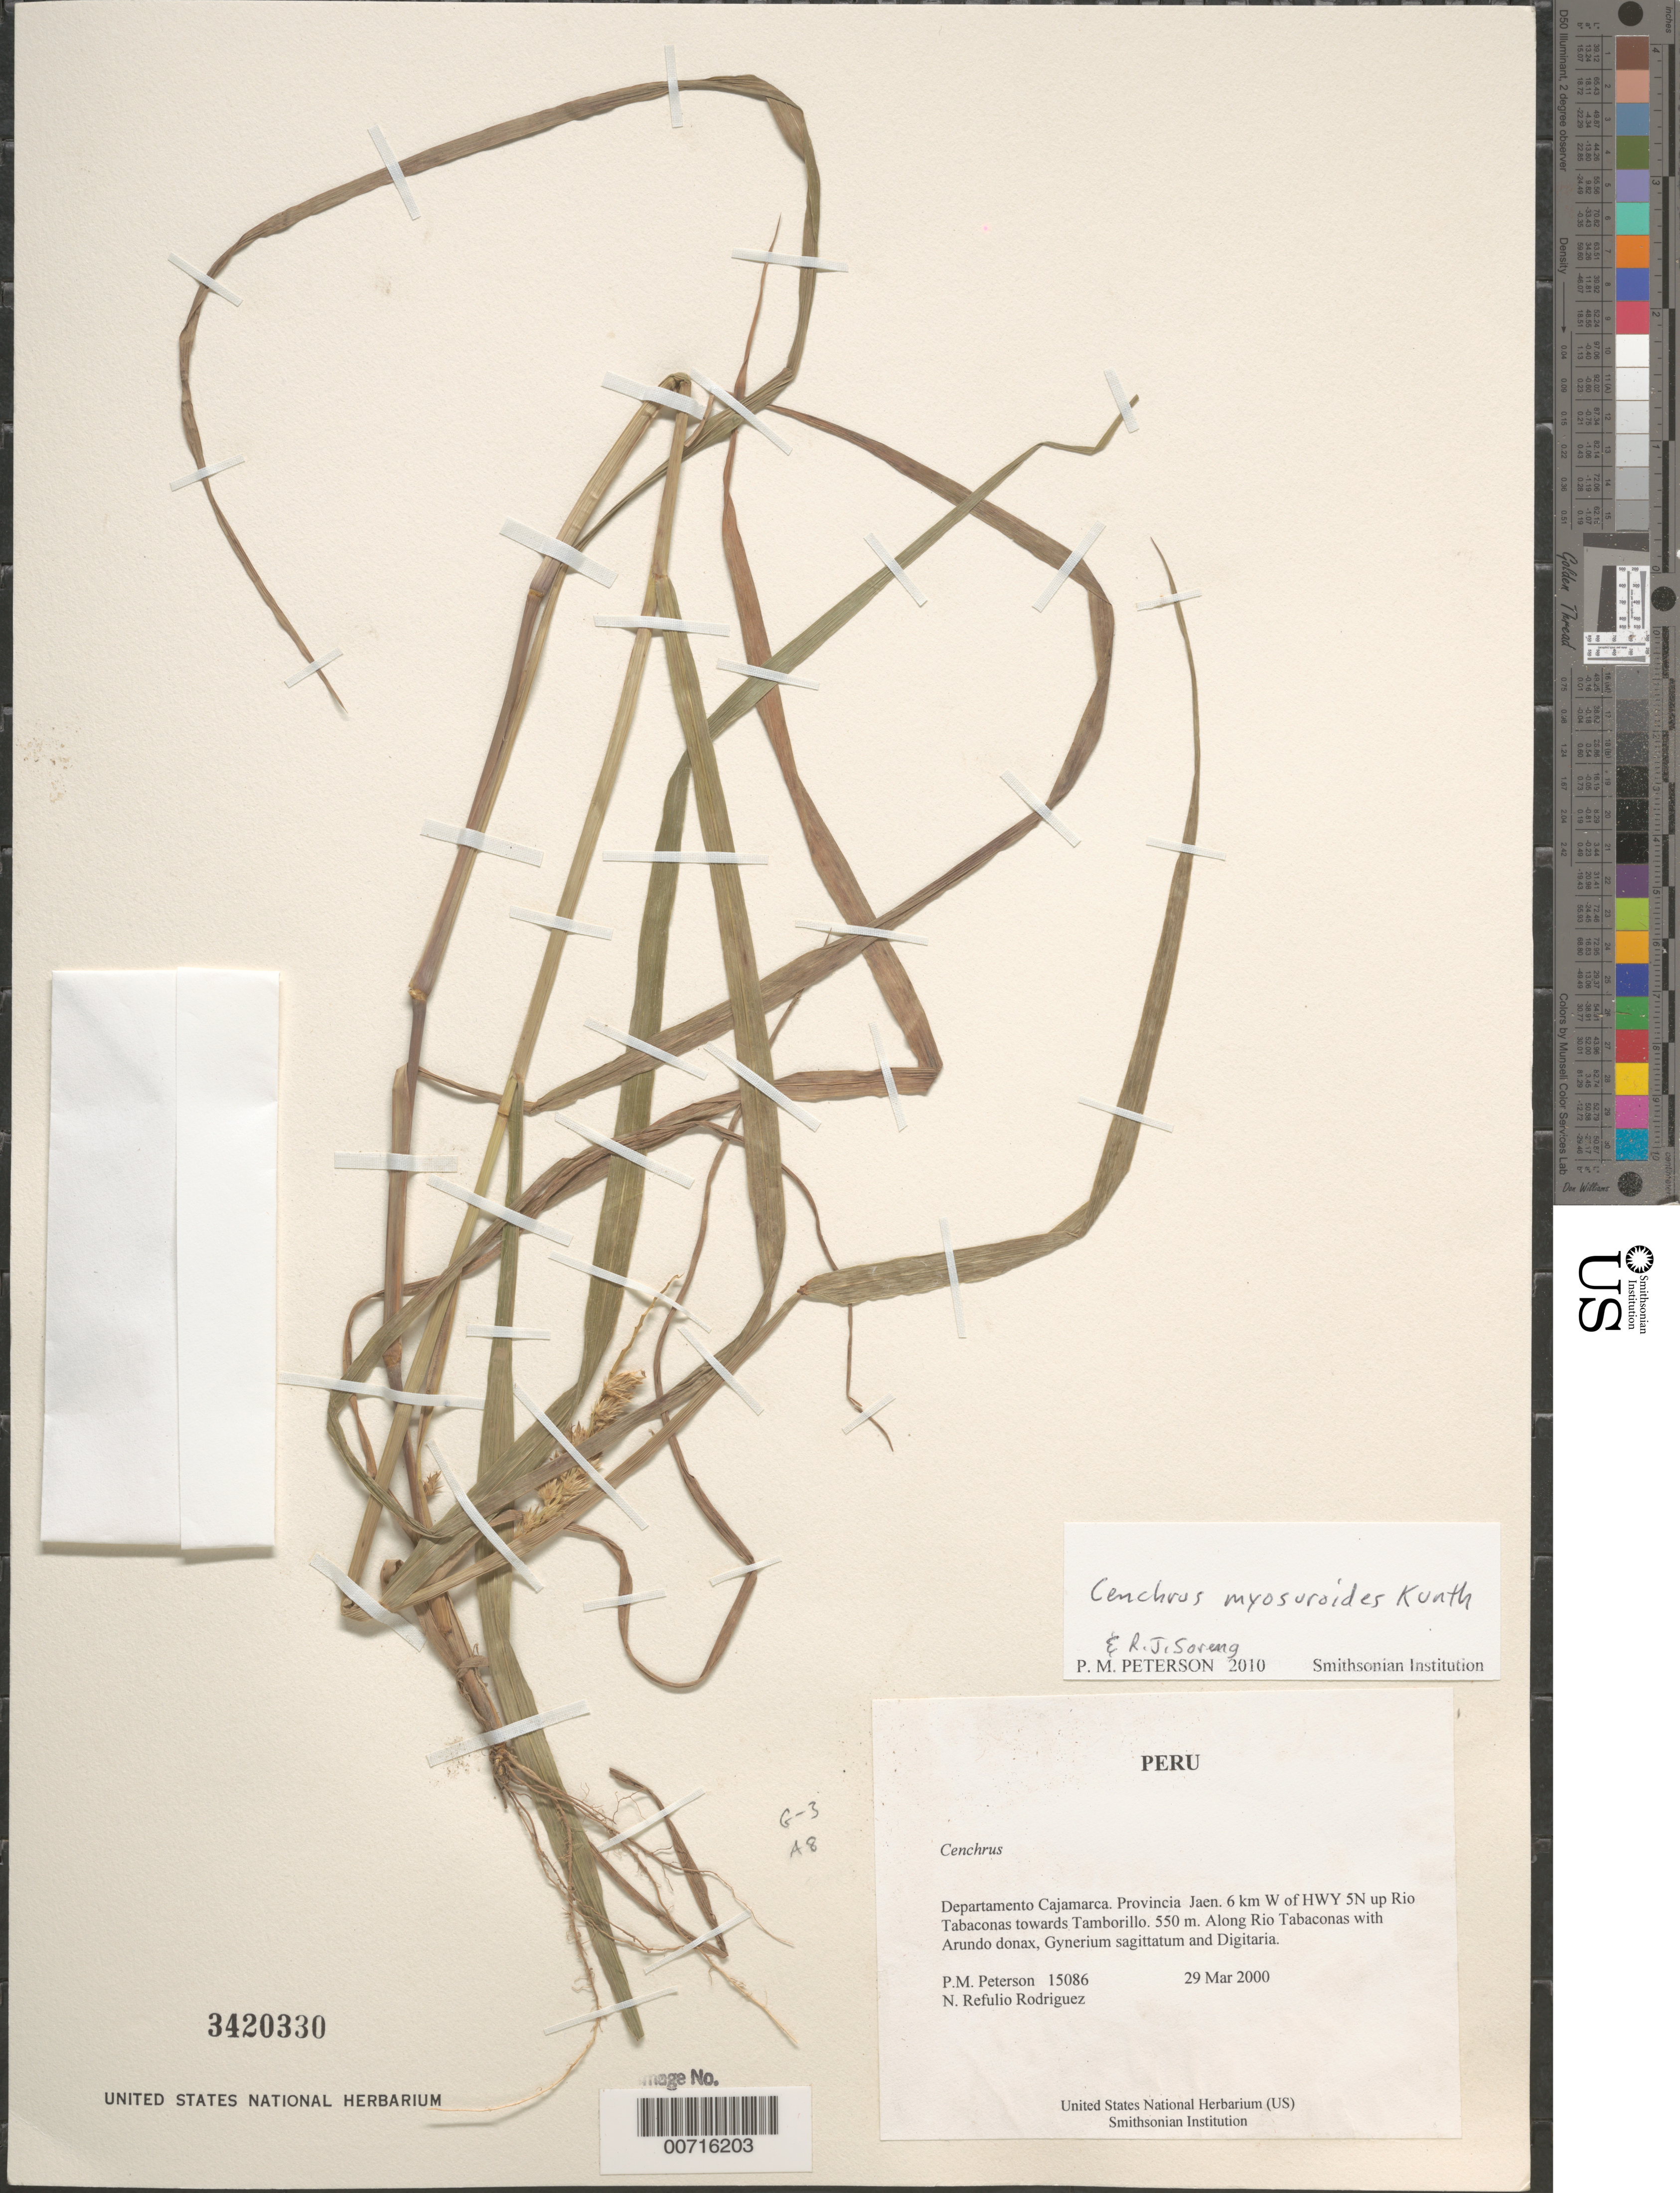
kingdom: Plantae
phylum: Tracheophyta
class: Liliopsida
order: Poales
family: Poaceae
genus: Cenchrus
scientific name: Cenchrus myosuroides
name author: Kunth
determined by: Peterson, Paul M.; Soreng, Robert J.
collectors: P. M. Peterson & N. Refulio-Rodríguez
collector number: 15086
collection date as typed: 29 Mar 2000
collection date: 2000-03-29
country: Peru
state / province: Cajamarca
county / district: Jaén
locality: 6 km W of HWY 5N up Rio Tabaconas towards Tamborillo.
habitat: Along Rio Tabaconas with Arundo donax, Gynerium sagittatum and Digitaria.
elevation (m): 550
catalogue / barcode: US 3420330